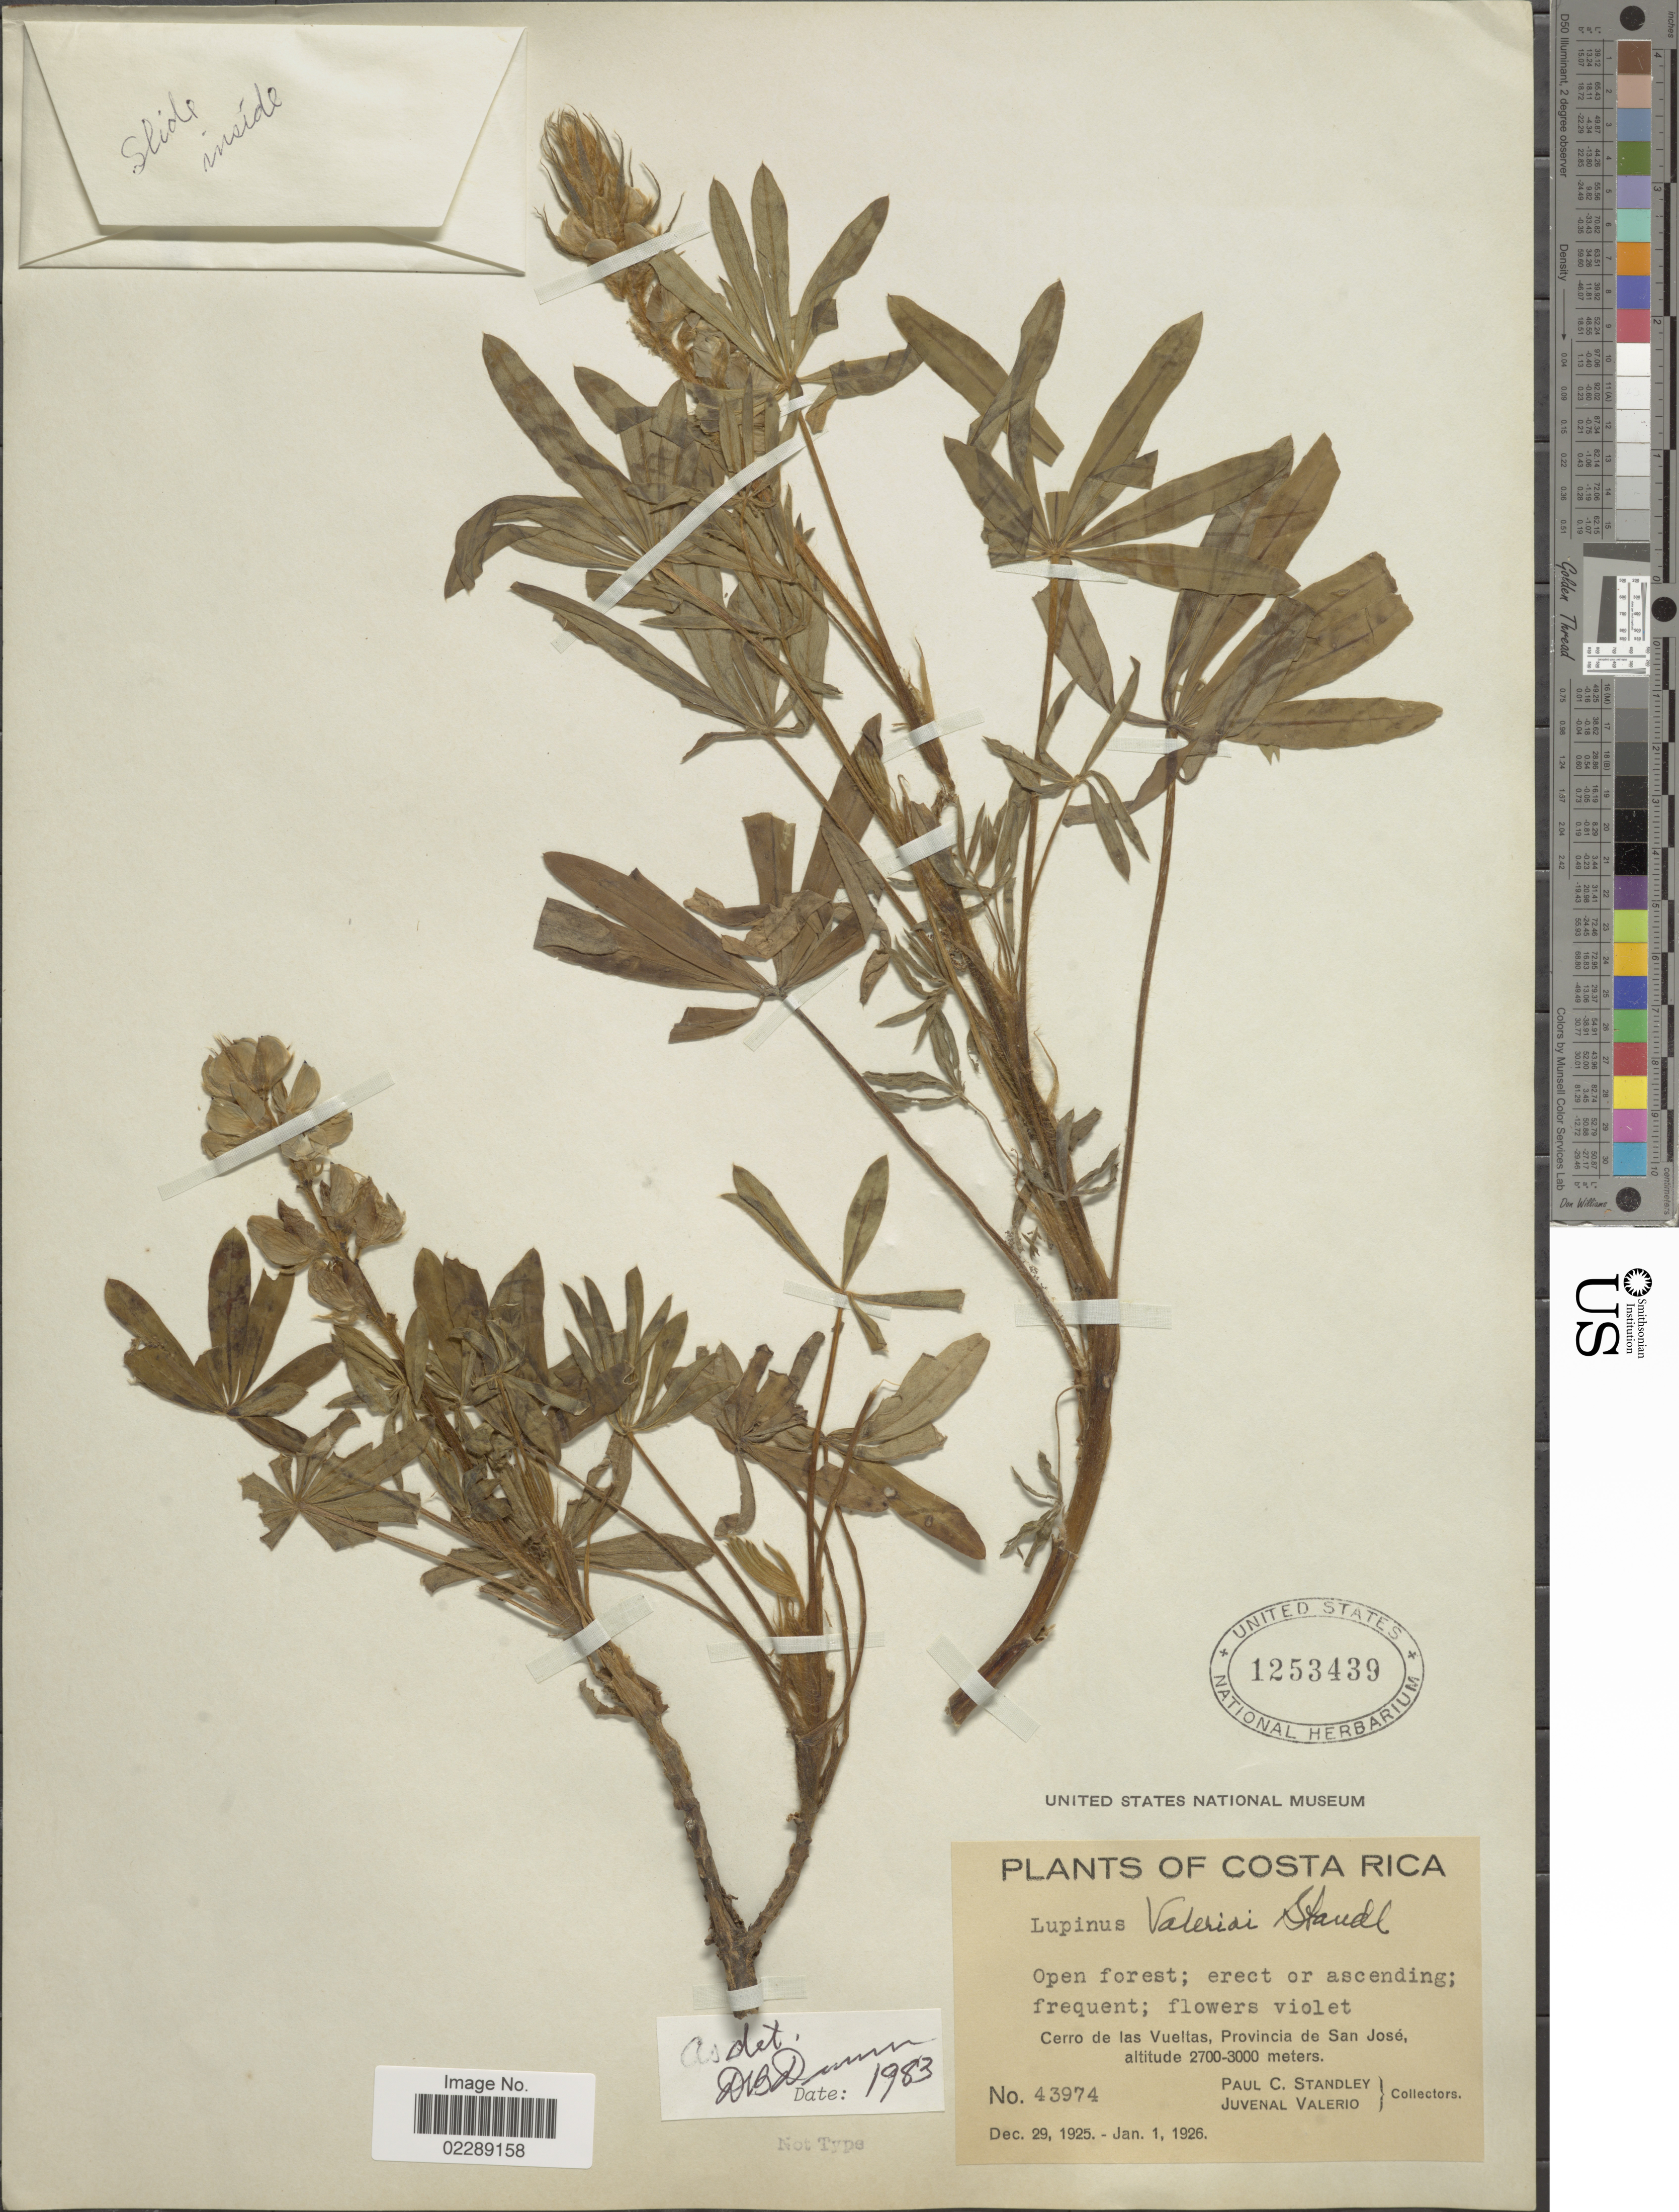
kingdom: Plantae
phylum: Tracheophyta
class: Magnoliopsida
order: Fabales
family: Fabaceae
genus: Lupinus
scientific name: Lupinus valerioi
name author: Standl.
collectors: P. C. Standley & J. Valerio R.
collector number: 43974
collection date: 1925-12-29/1926-01-01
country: Costa Rica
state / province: San José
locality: Cerro de las Vueltas, Provincia de San Jose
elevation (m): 2700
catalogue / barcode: US 1253439